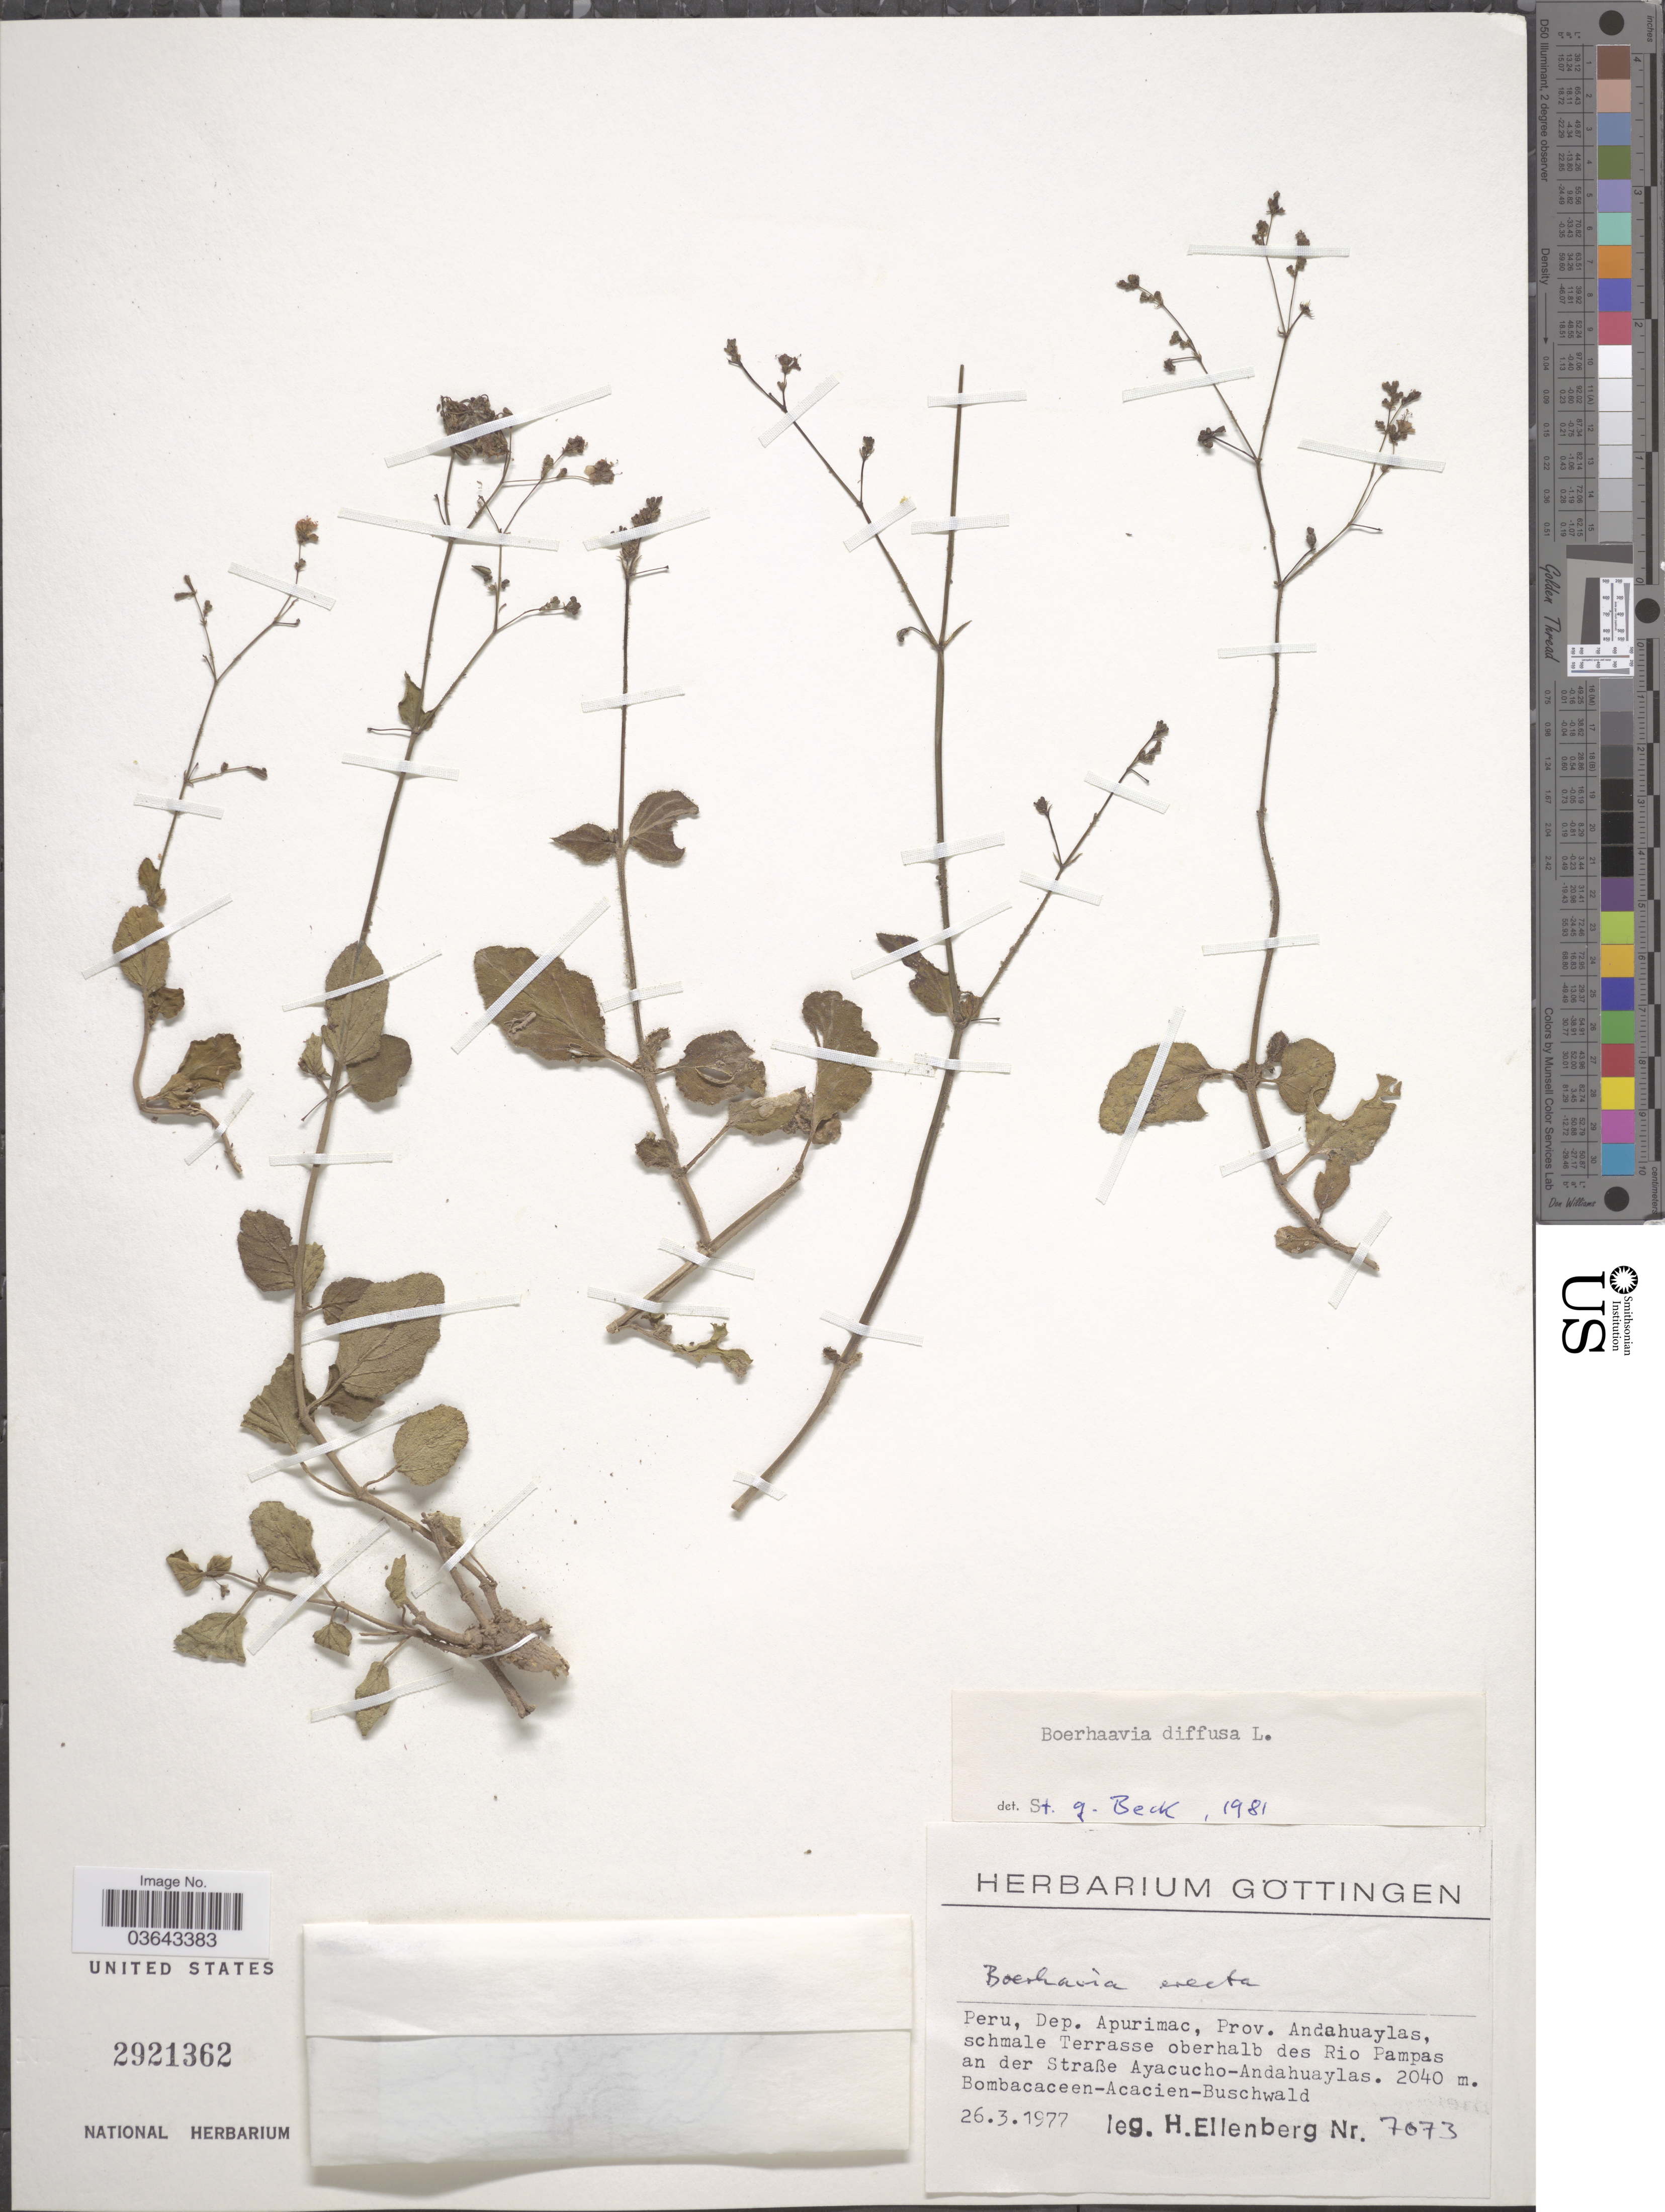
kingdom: Plantae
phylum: Tracheophyta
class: Magnoliopsida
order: Caryophyllales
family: Nyctaginaceae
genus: Boerhavia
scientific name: Boerhavia diffusa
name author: L.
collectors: H. Ellenberg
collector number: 7073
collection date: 1977-03-26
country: Peru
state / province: Apurímac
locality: Dep. Apurimac, Prov. Andahuaylas, schmale Terrasse oberhalb des Rio Pampas an der Straße Ayacucho-Andahuaylas.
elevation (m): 2040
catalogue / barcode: US 2921362